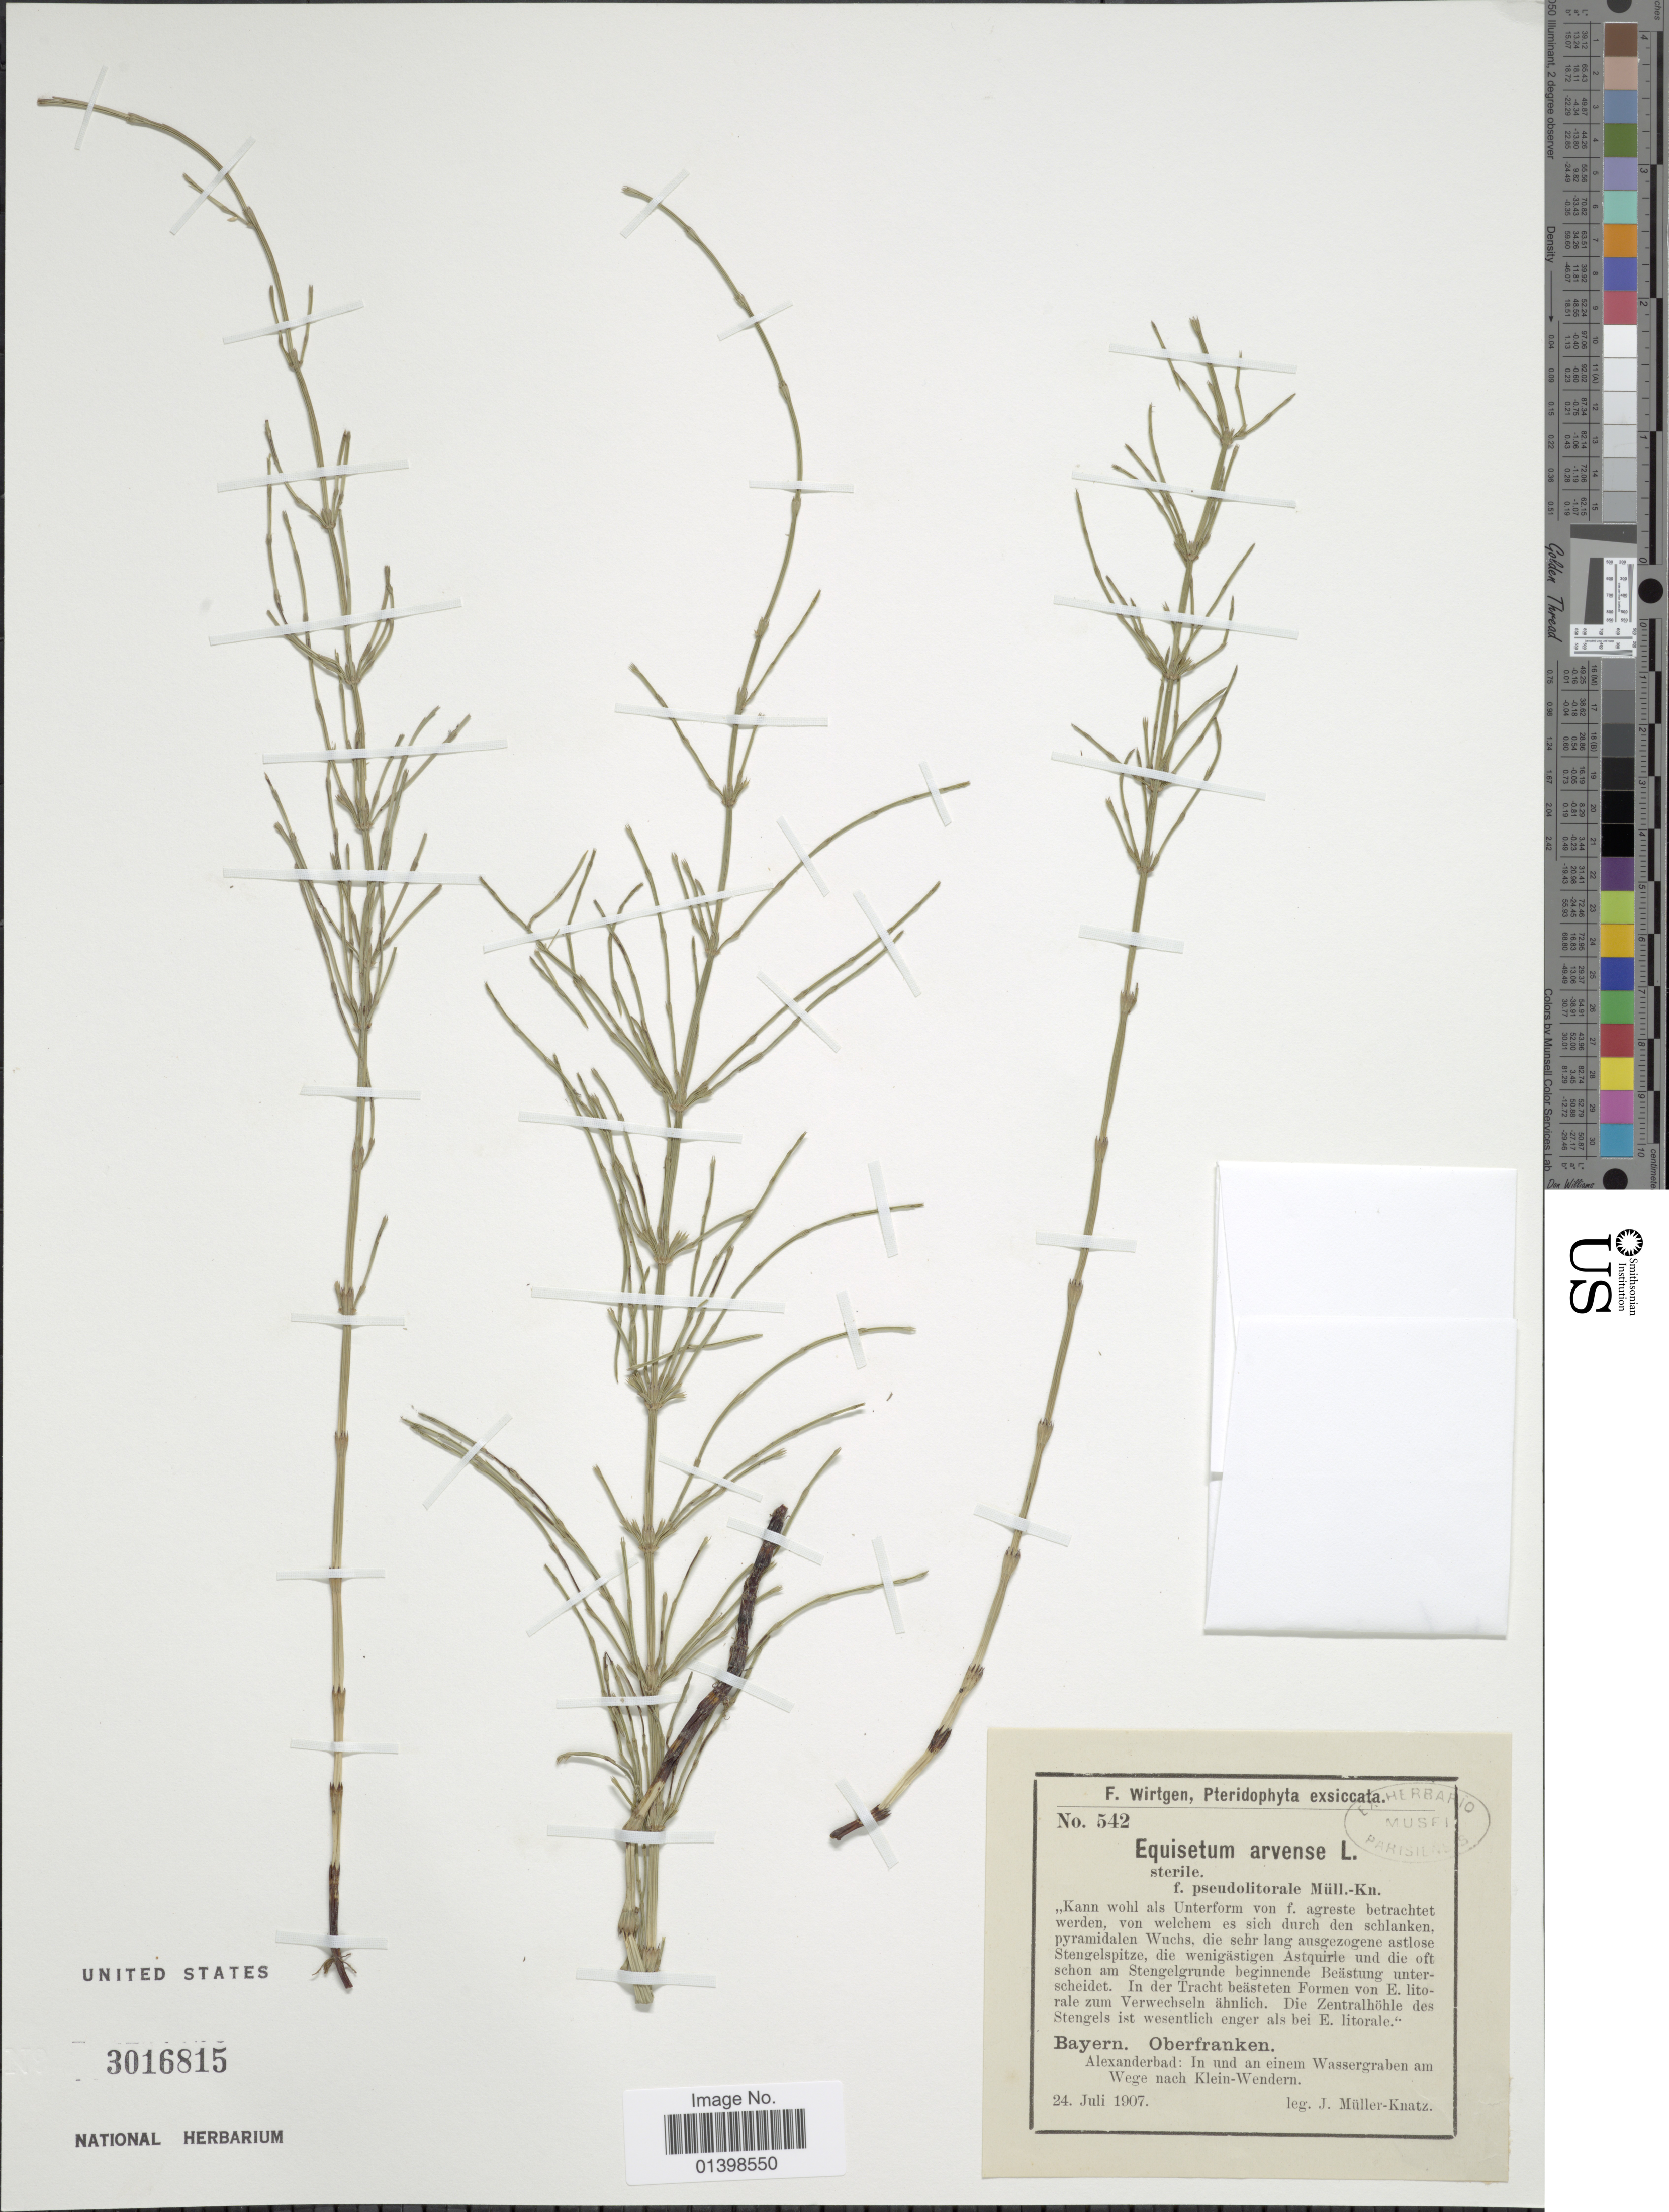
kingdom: Plantae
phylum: Tracheophyta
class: Polypodiopsida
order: Equisetales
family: Equisetaceae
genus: Equisetum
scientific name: Equisetum arvense f. varium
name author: Klinge ex Fernald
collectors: J. Müller-Knatz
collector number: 542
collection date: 1907-07-24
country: Germany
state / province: Bayern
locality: Oberfranken. Alexanderbad: in und an einem Wassergraven Wege nach Klein-Wendern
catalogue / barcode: US 3016815